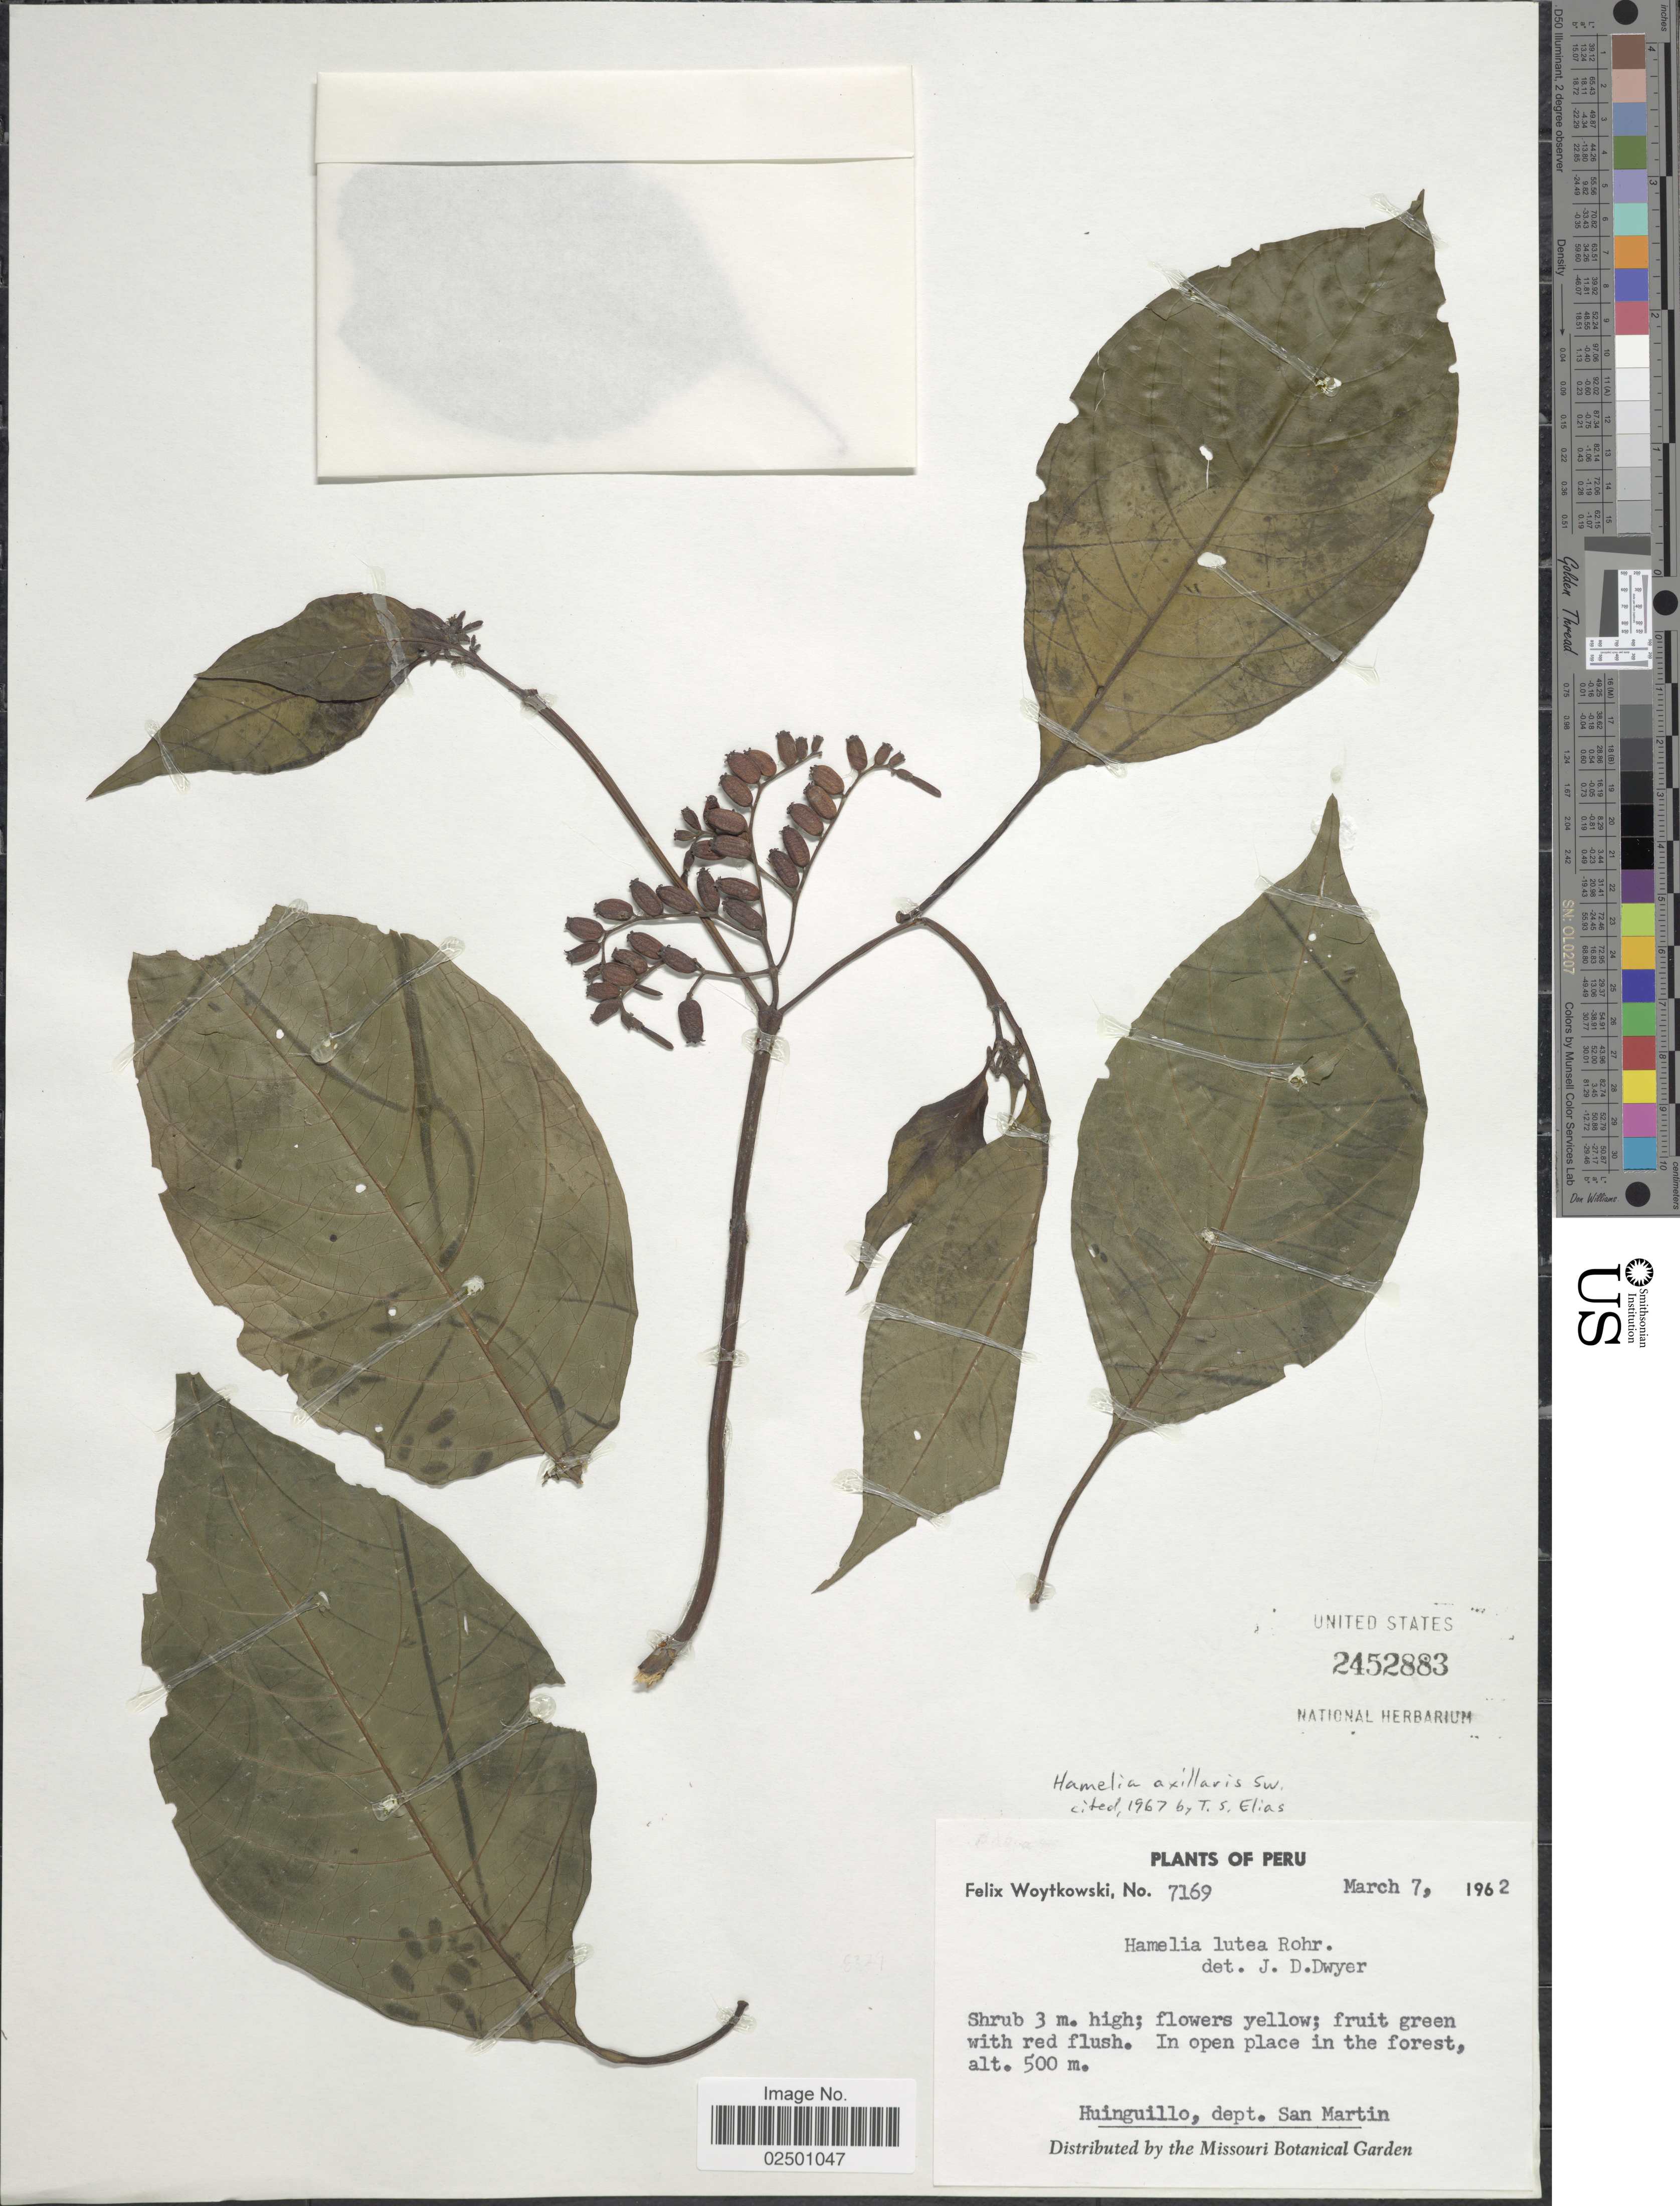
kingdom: Plantae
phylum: Tracheophyta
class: Magnoliopsida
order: Gentianales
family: Rubiaceae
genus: Hamelia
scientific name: Hamelia axillaris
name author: Sw.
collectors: F. Woytkowski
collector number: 7169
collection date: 1962-03-07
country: Peru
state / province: San Martín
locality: Huinguillo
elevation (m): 500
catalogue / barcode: US 2452883